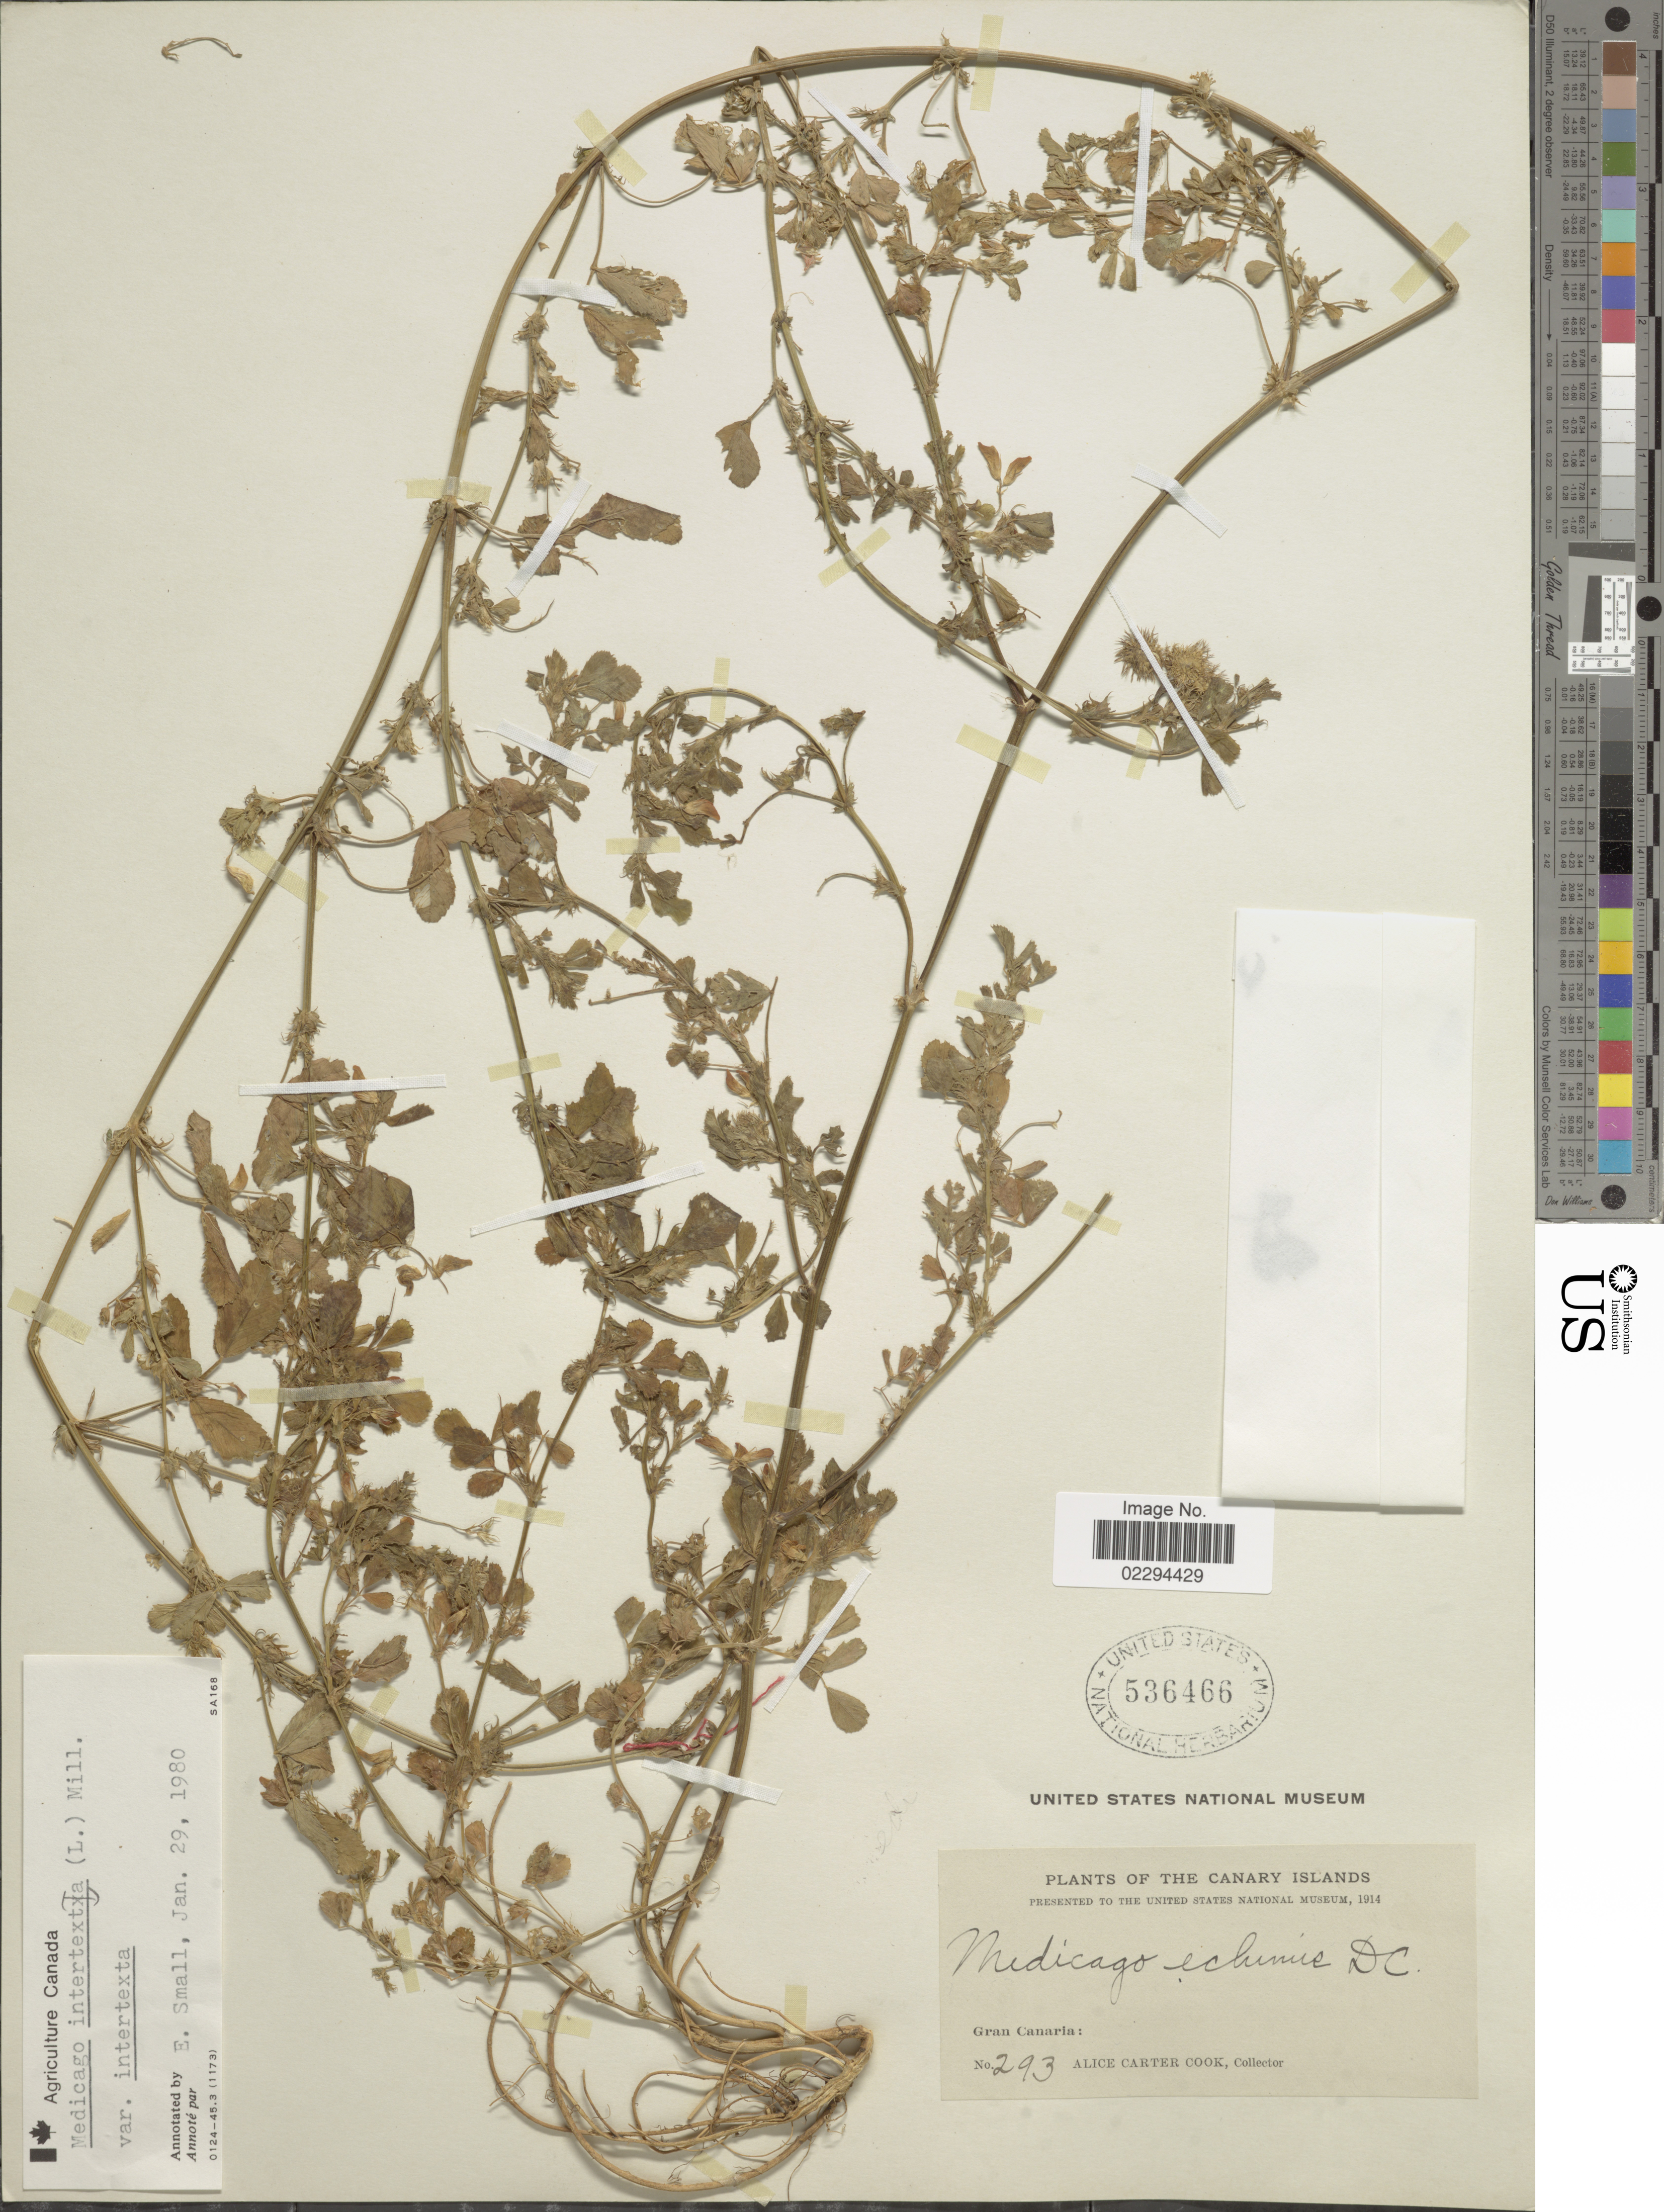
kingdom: Plantae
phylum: Tracheophyta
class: Magnoliopsida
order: Fabales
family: Fabaceae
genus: Medicago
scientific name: Medicago intertexta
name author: (L.) Mill.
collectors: Alice C. Cook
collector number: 293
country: Spain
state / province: Canarias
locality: Canary Islands. Gran Canaria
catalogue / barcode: US 536466